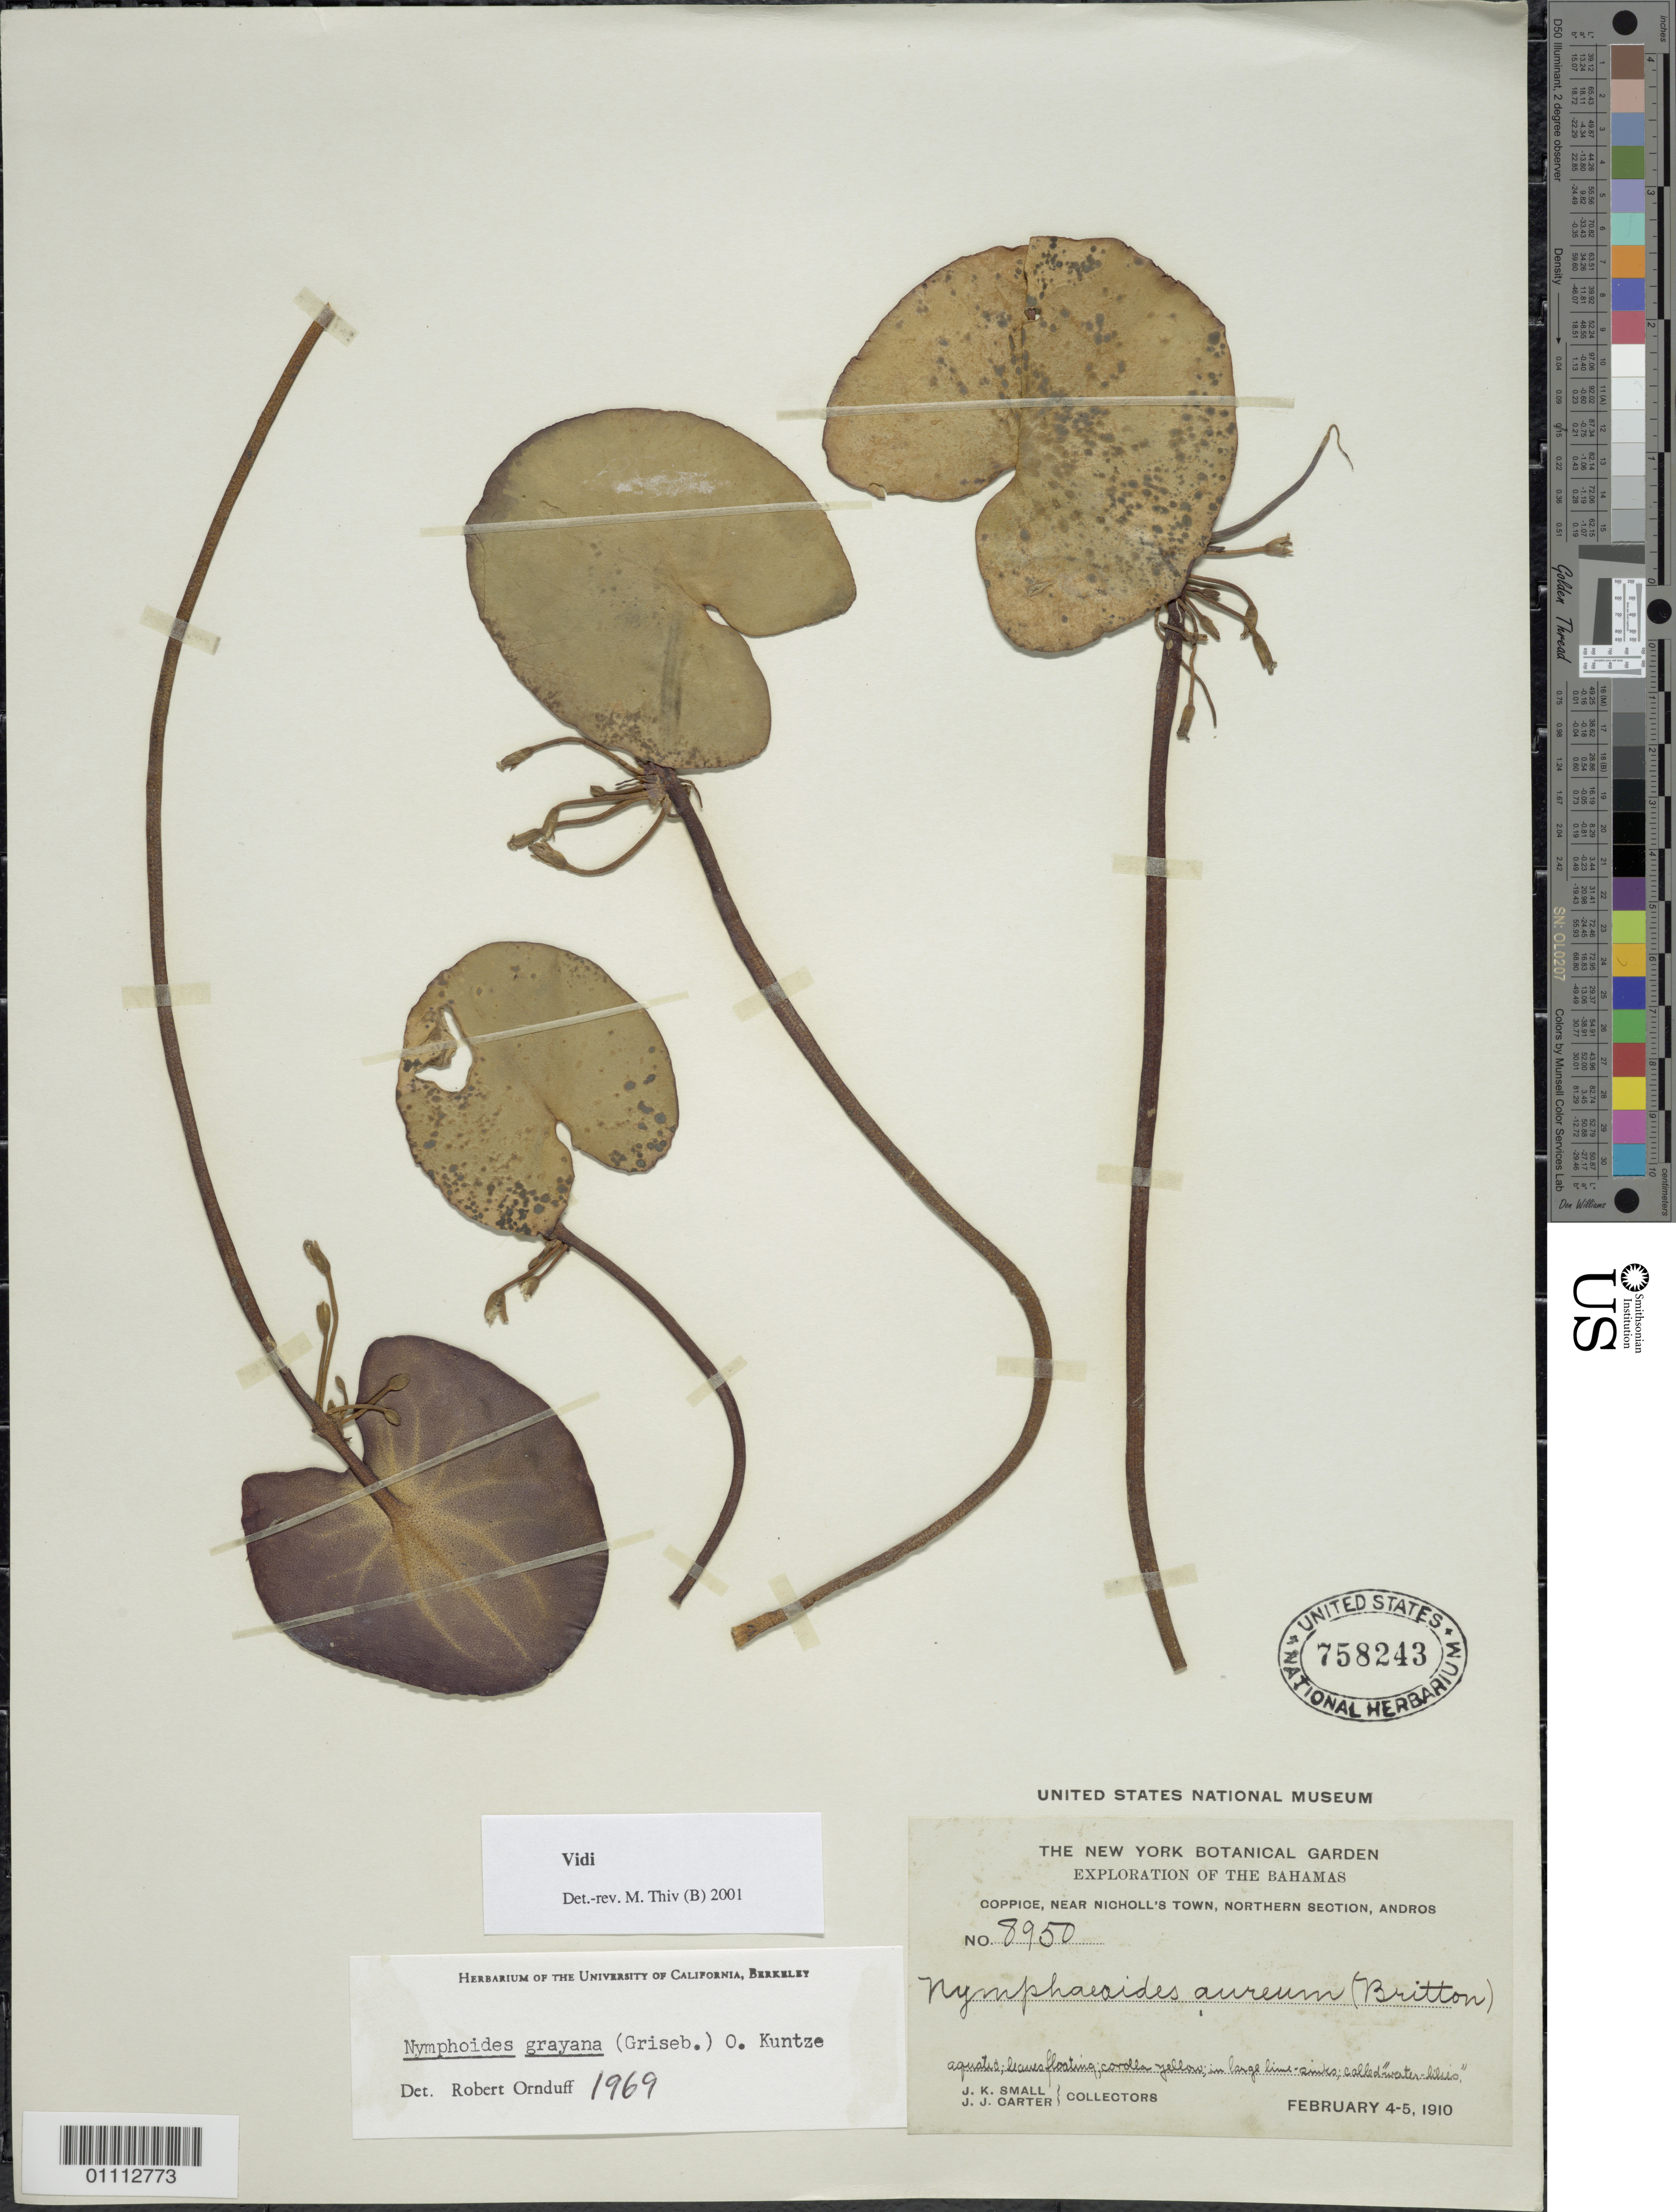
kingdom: Plantae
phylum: Tracheophyta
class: Magnoliopsida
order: Asterales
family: Menyanthaceae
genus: Limnanthemum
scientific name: Limnanthemum grayanum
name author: Griseb.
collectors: J. K. Small & J. J. Carter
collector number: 8950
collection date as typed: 04 Feb 1910 to 05 Feb 1910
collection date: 1910-02-04/1910-02-05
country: Bahamas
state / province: North Andros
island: Andros I.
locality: Coppice, near Nicholl's Town, Northern Section. In large lime-sinks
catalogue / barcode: US 758243